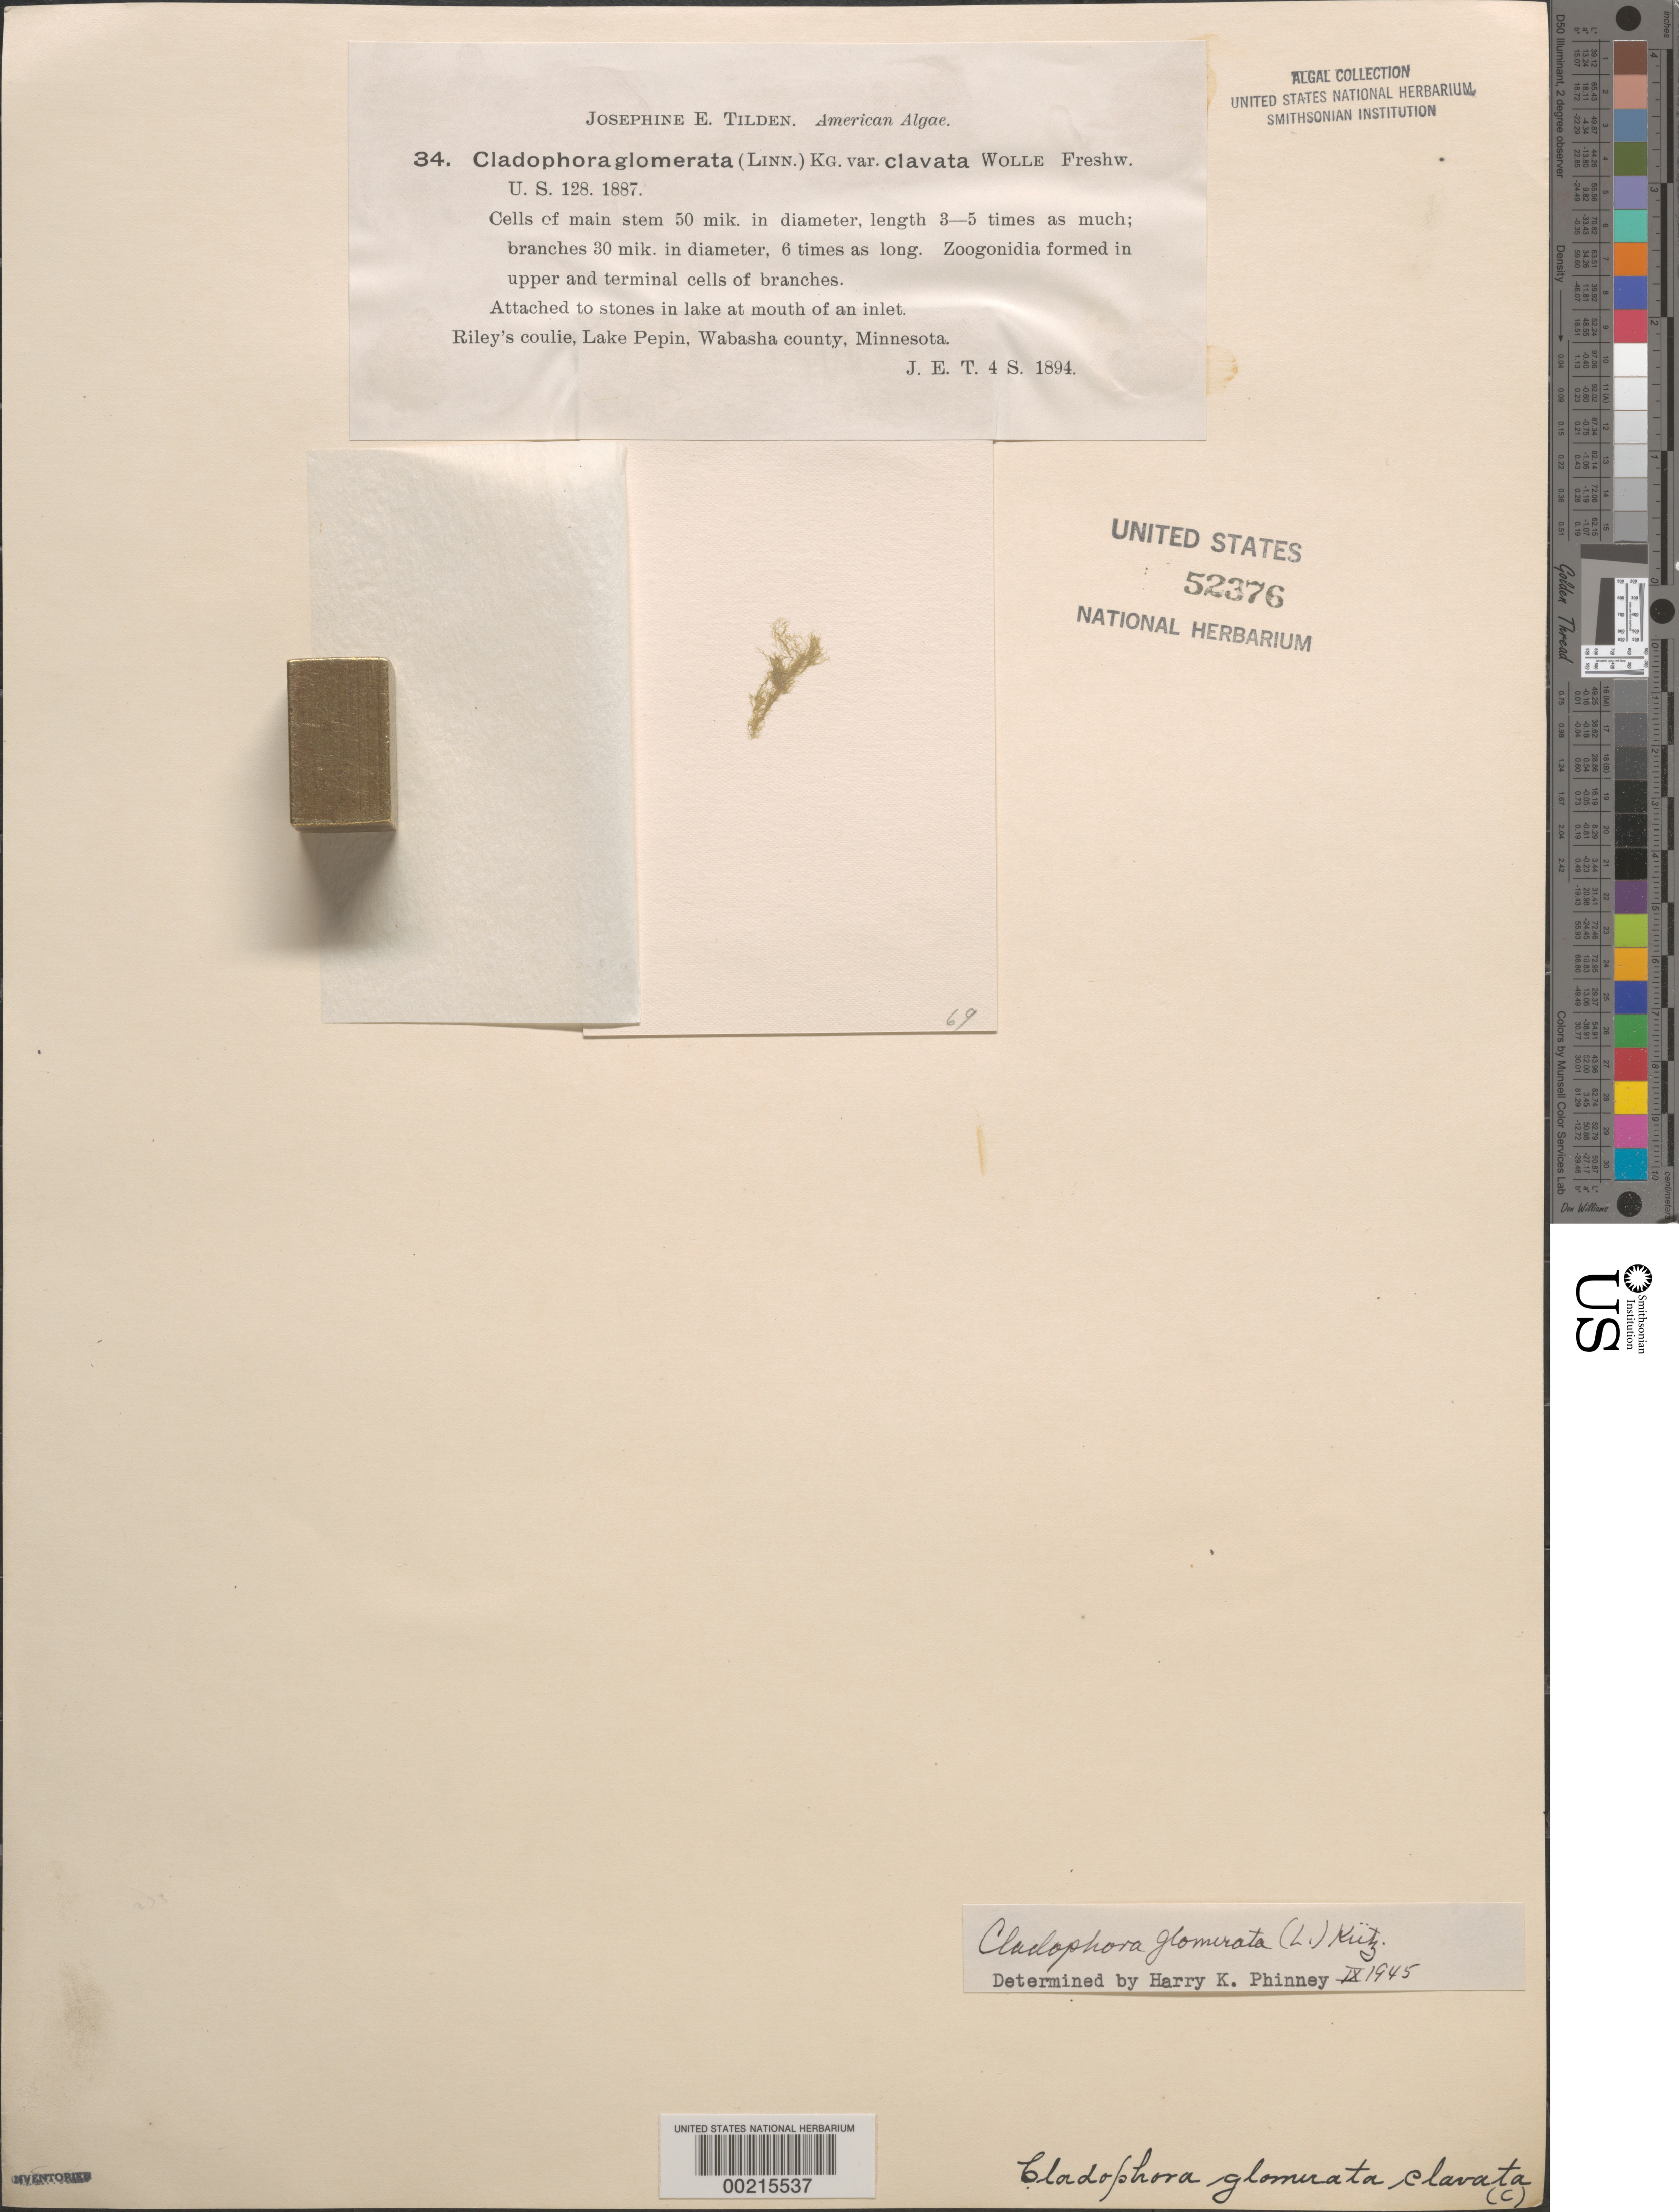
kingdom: Plantae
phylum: Chlorophyta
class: Ulvophyceae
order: Cladophorales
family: Cladophoraceae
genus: Cladophora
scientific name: Cladophora glomerata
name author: (L.) Kütz.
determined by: Phinney, H. K.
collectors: J. E. Tilden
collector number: JET 34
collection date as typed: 04 Sep 1894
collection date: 1894-09-04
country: United States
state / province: Minnesota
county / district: Wabasha County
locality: Lake Pepin, Riley's Coulie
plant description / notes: Tilden, American Algae, as Cladophora glomerata v. clavata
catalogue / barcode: US 52376